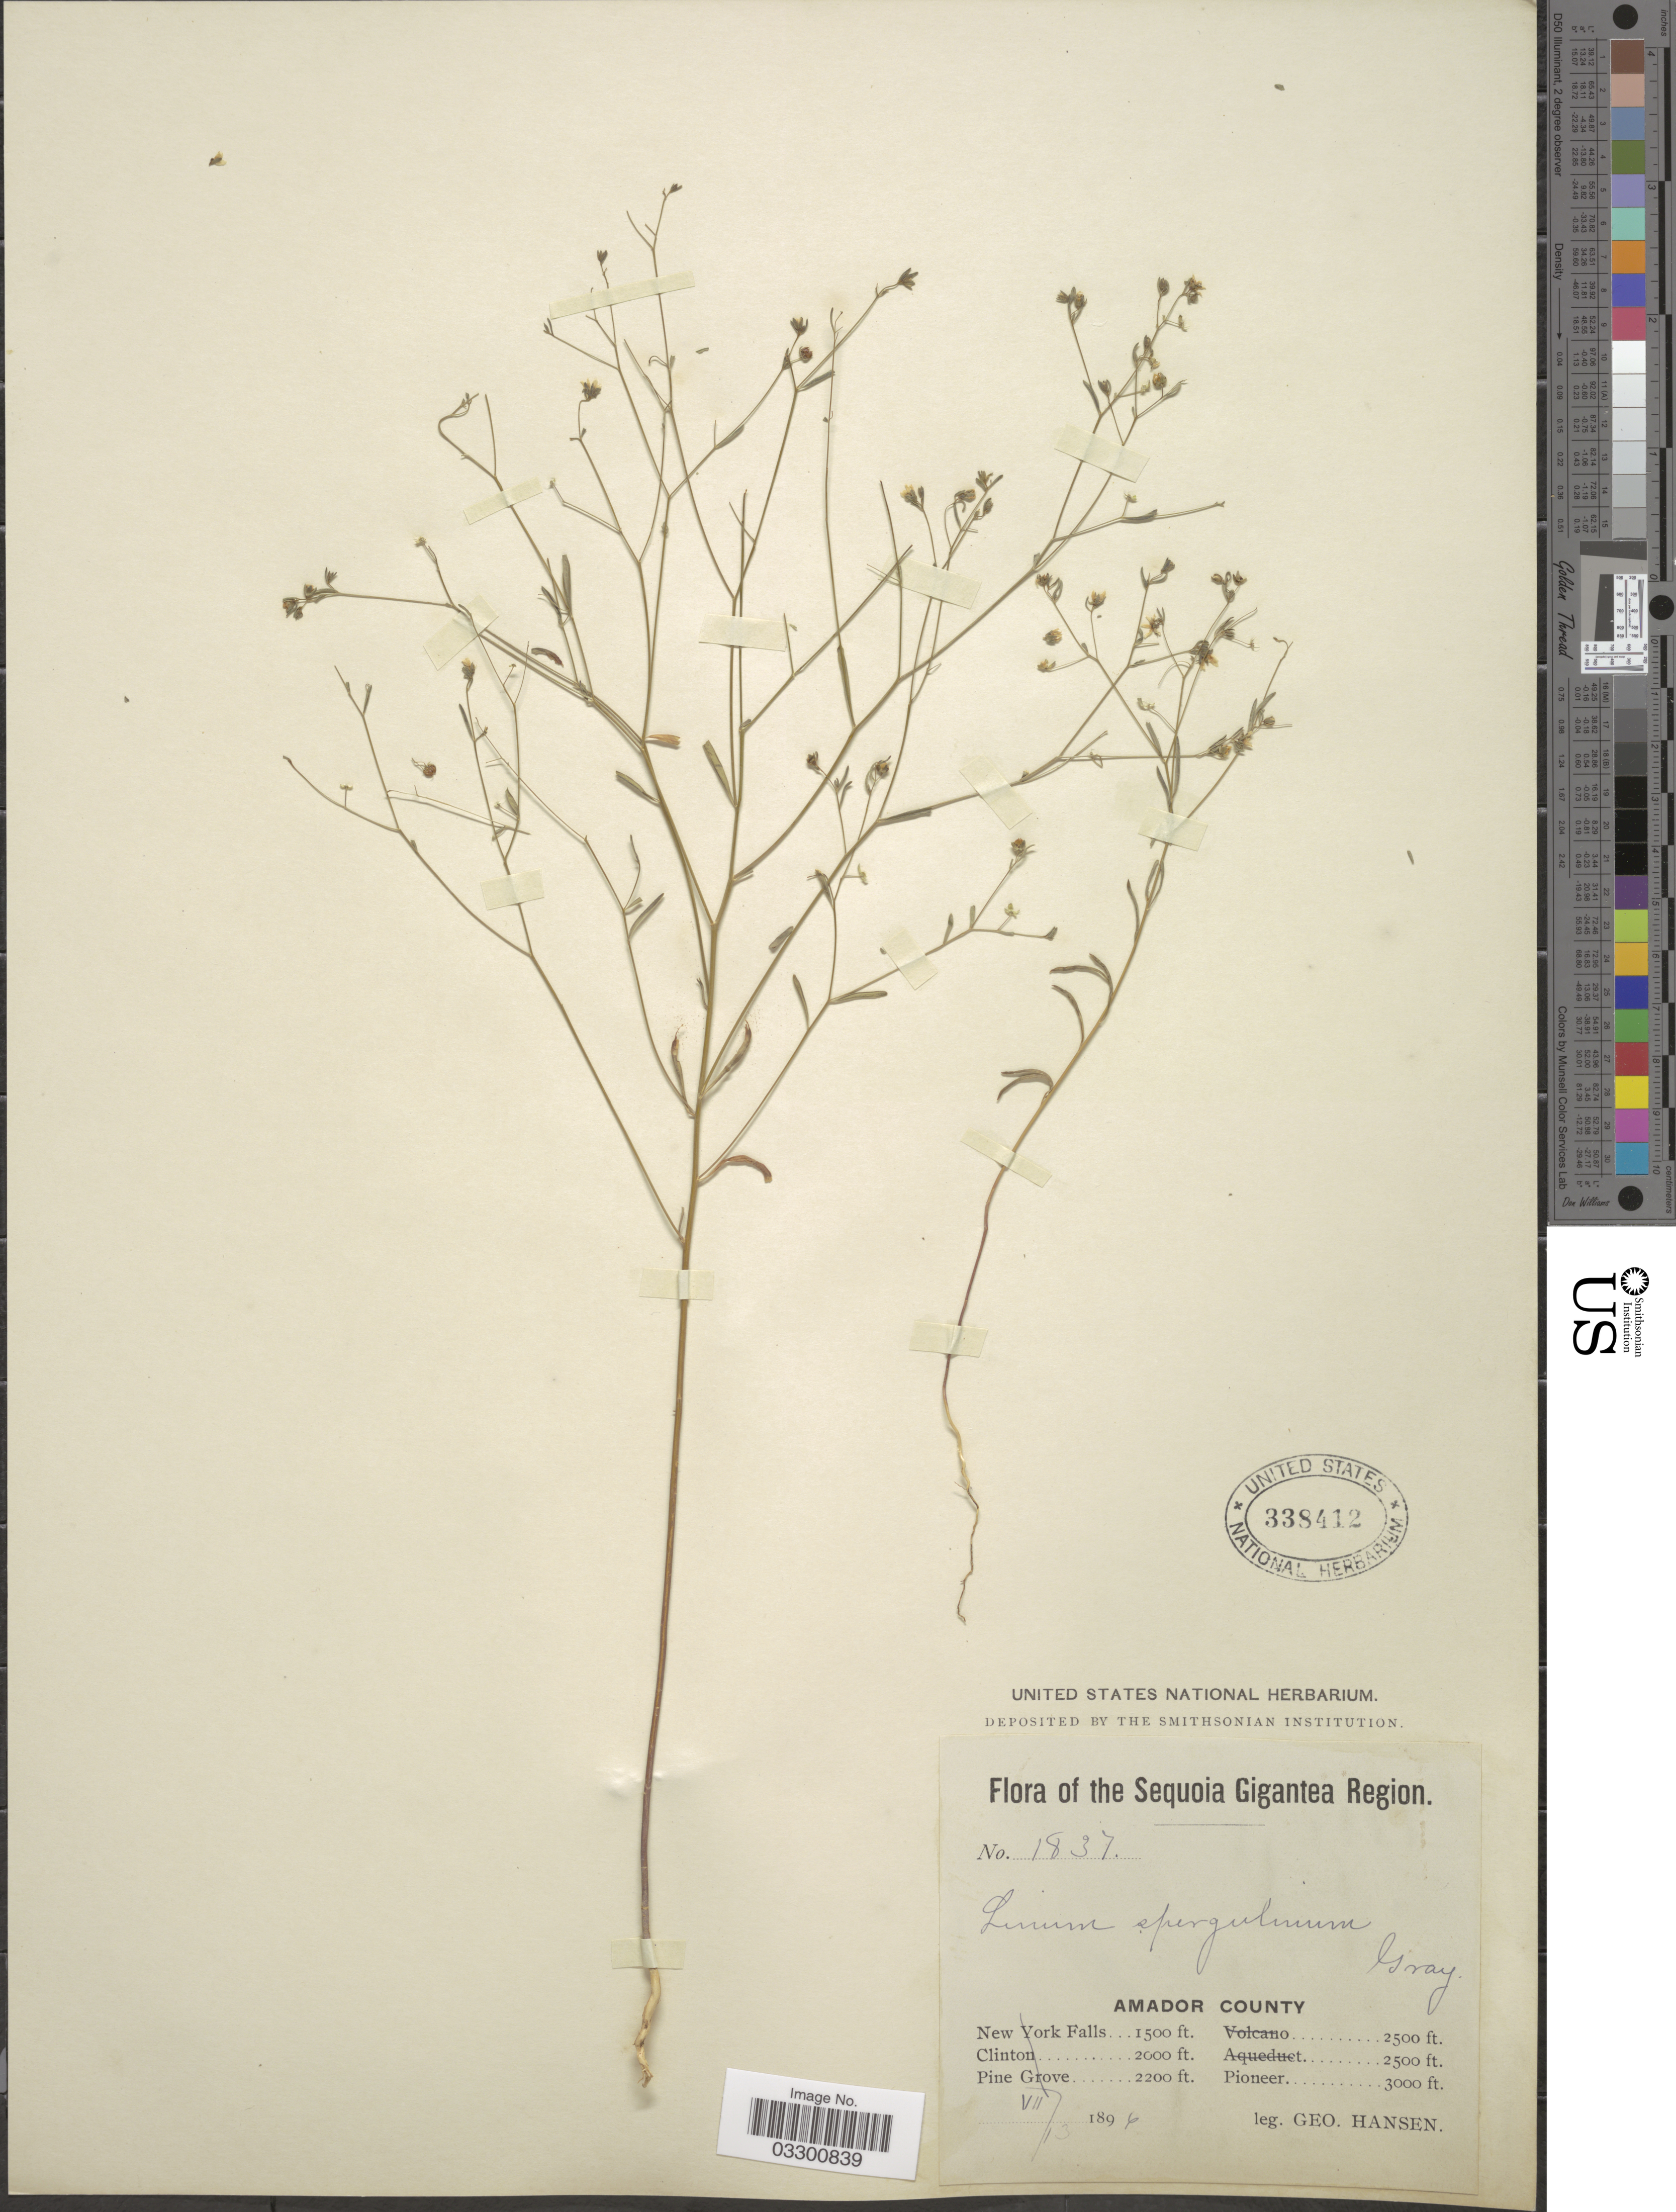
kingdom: Plantae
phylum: Tracheophyta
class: Magnoliopsida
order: Malpighiales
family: Linaceae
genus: Hesperolinon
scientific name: Hesperolinon spergulinum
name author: (A. Gray) Small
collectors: G. Hansen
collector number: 1837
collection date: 1896-07-13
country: United States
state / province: California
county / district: Amador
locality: The Sequoia Gigantea Region. Amador County, Pioneer.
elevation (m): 914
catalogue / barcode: US 338412